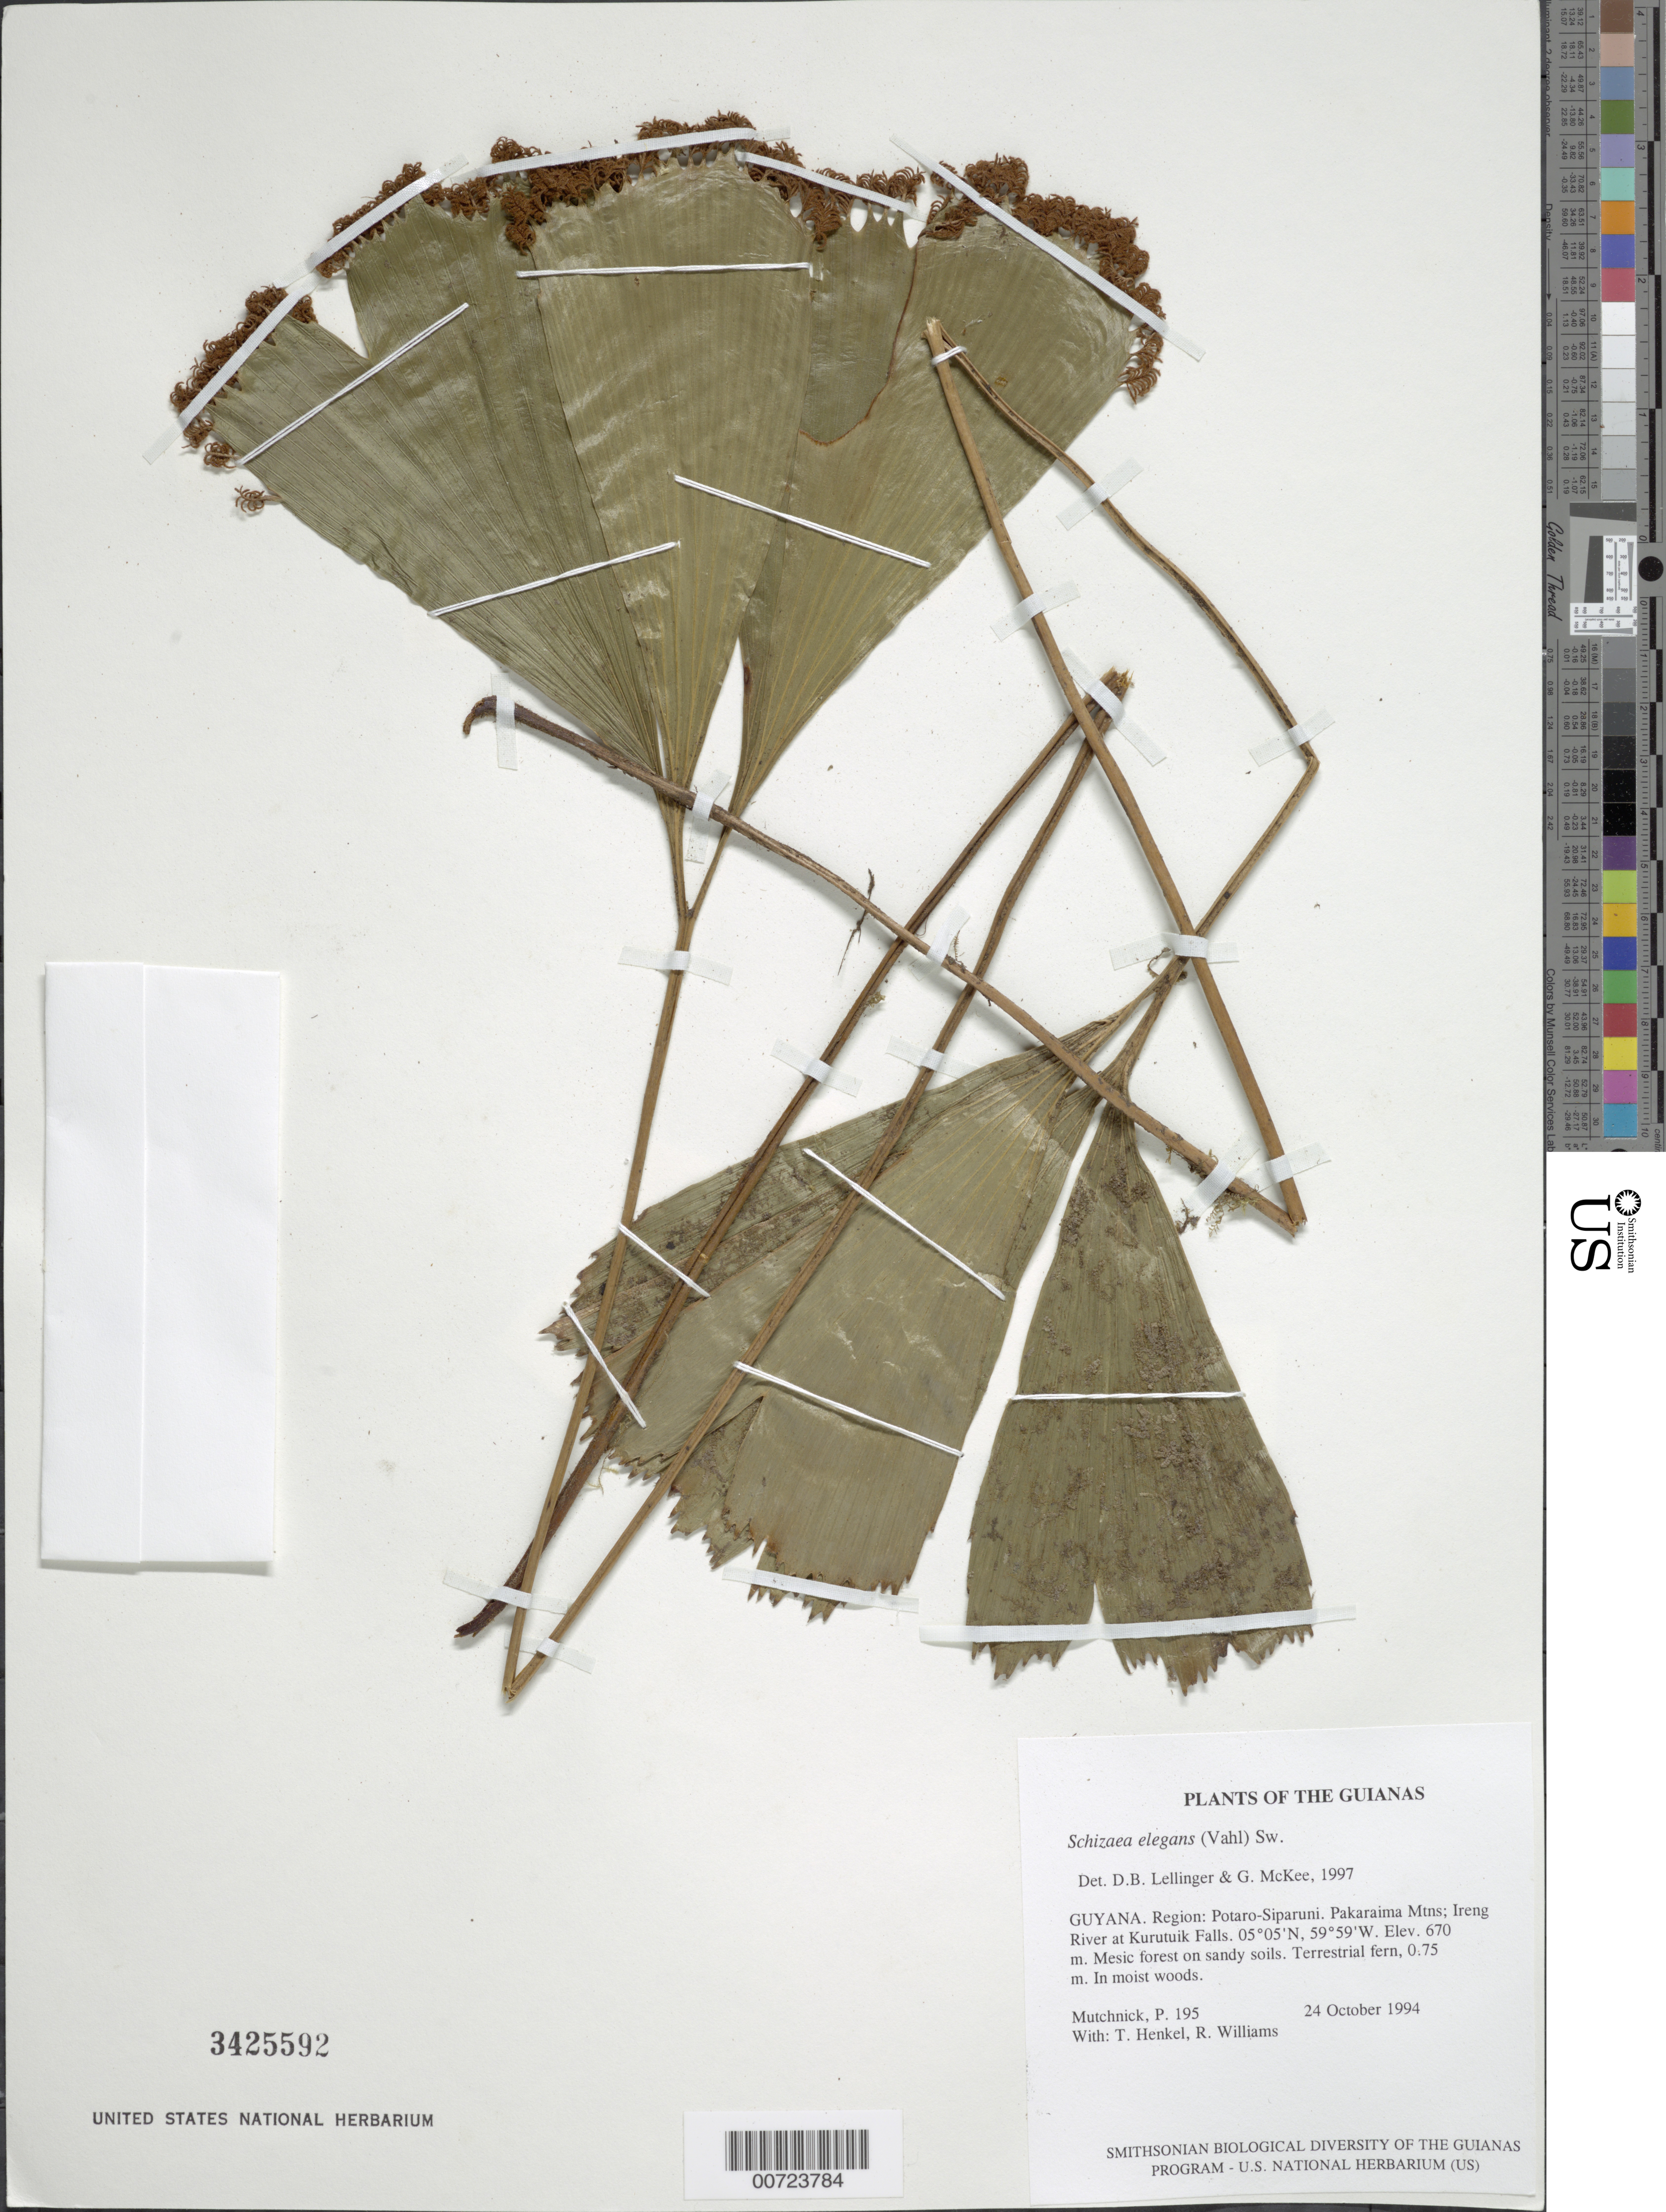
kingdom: Plantae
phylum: Tracheophyta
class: Polypodiopsida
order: Schizaeales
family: Schizaeaceae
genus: Schizaea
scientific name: Schizaea elegans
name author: (Vahl) Sw.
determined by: Lellinger, D. B.; McKee, G. S.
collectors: P. Mutchnick, T. Henkel & R. Williams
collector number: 195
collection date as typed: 24 October 1994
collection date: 1994-10-24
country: Guyana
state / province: Potaro-Siparuni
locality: Pakaraima Mtns; Ireng River at Kurutuik Falls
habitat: Mesic forest on sandy soils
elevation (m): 670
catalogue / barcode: US 3425592